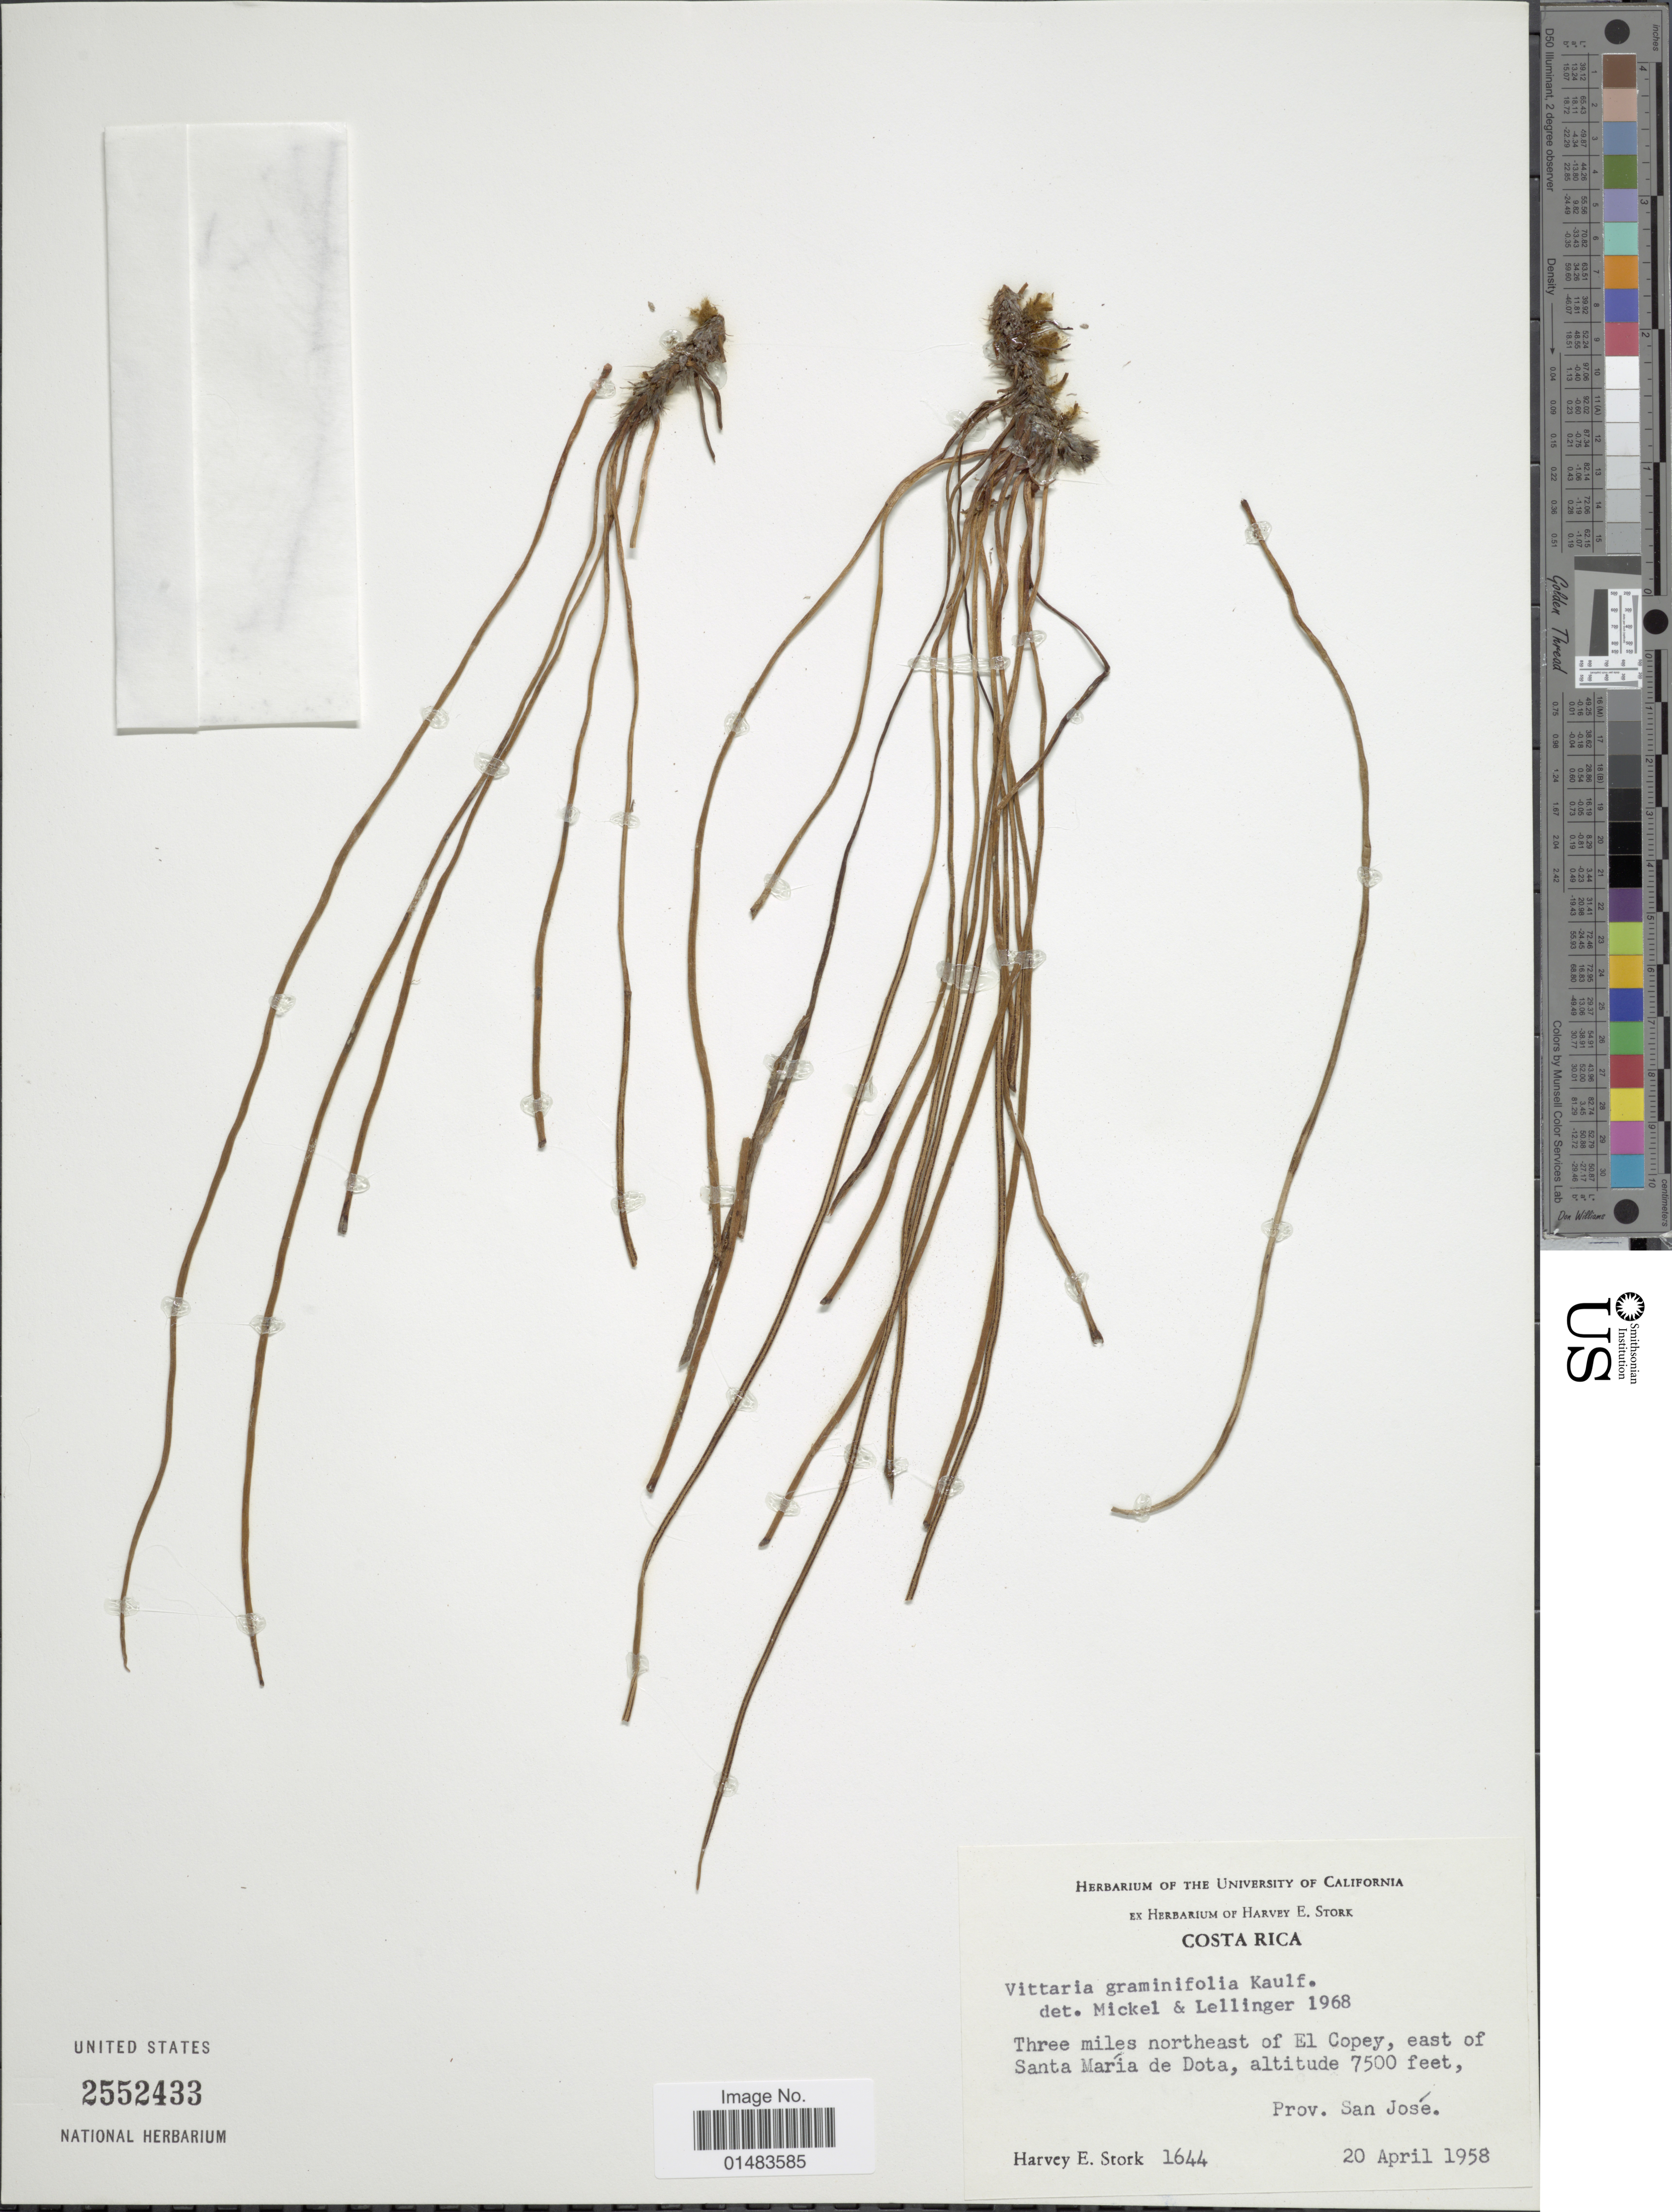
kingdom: Plantae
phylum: Tracheophyta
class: Polypodiopsida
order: Polypodiales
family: Pteridaceae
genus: Vittaria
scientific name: Vittaria graminifolia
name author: Kaulf.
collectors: H. E. Stork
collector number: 1644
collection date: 1958-04-20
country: Costa Rica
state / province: San José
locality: Three miles norteast of El Copey, east of Santa Maria de Dota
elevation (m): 2286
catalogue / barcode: US 2552433